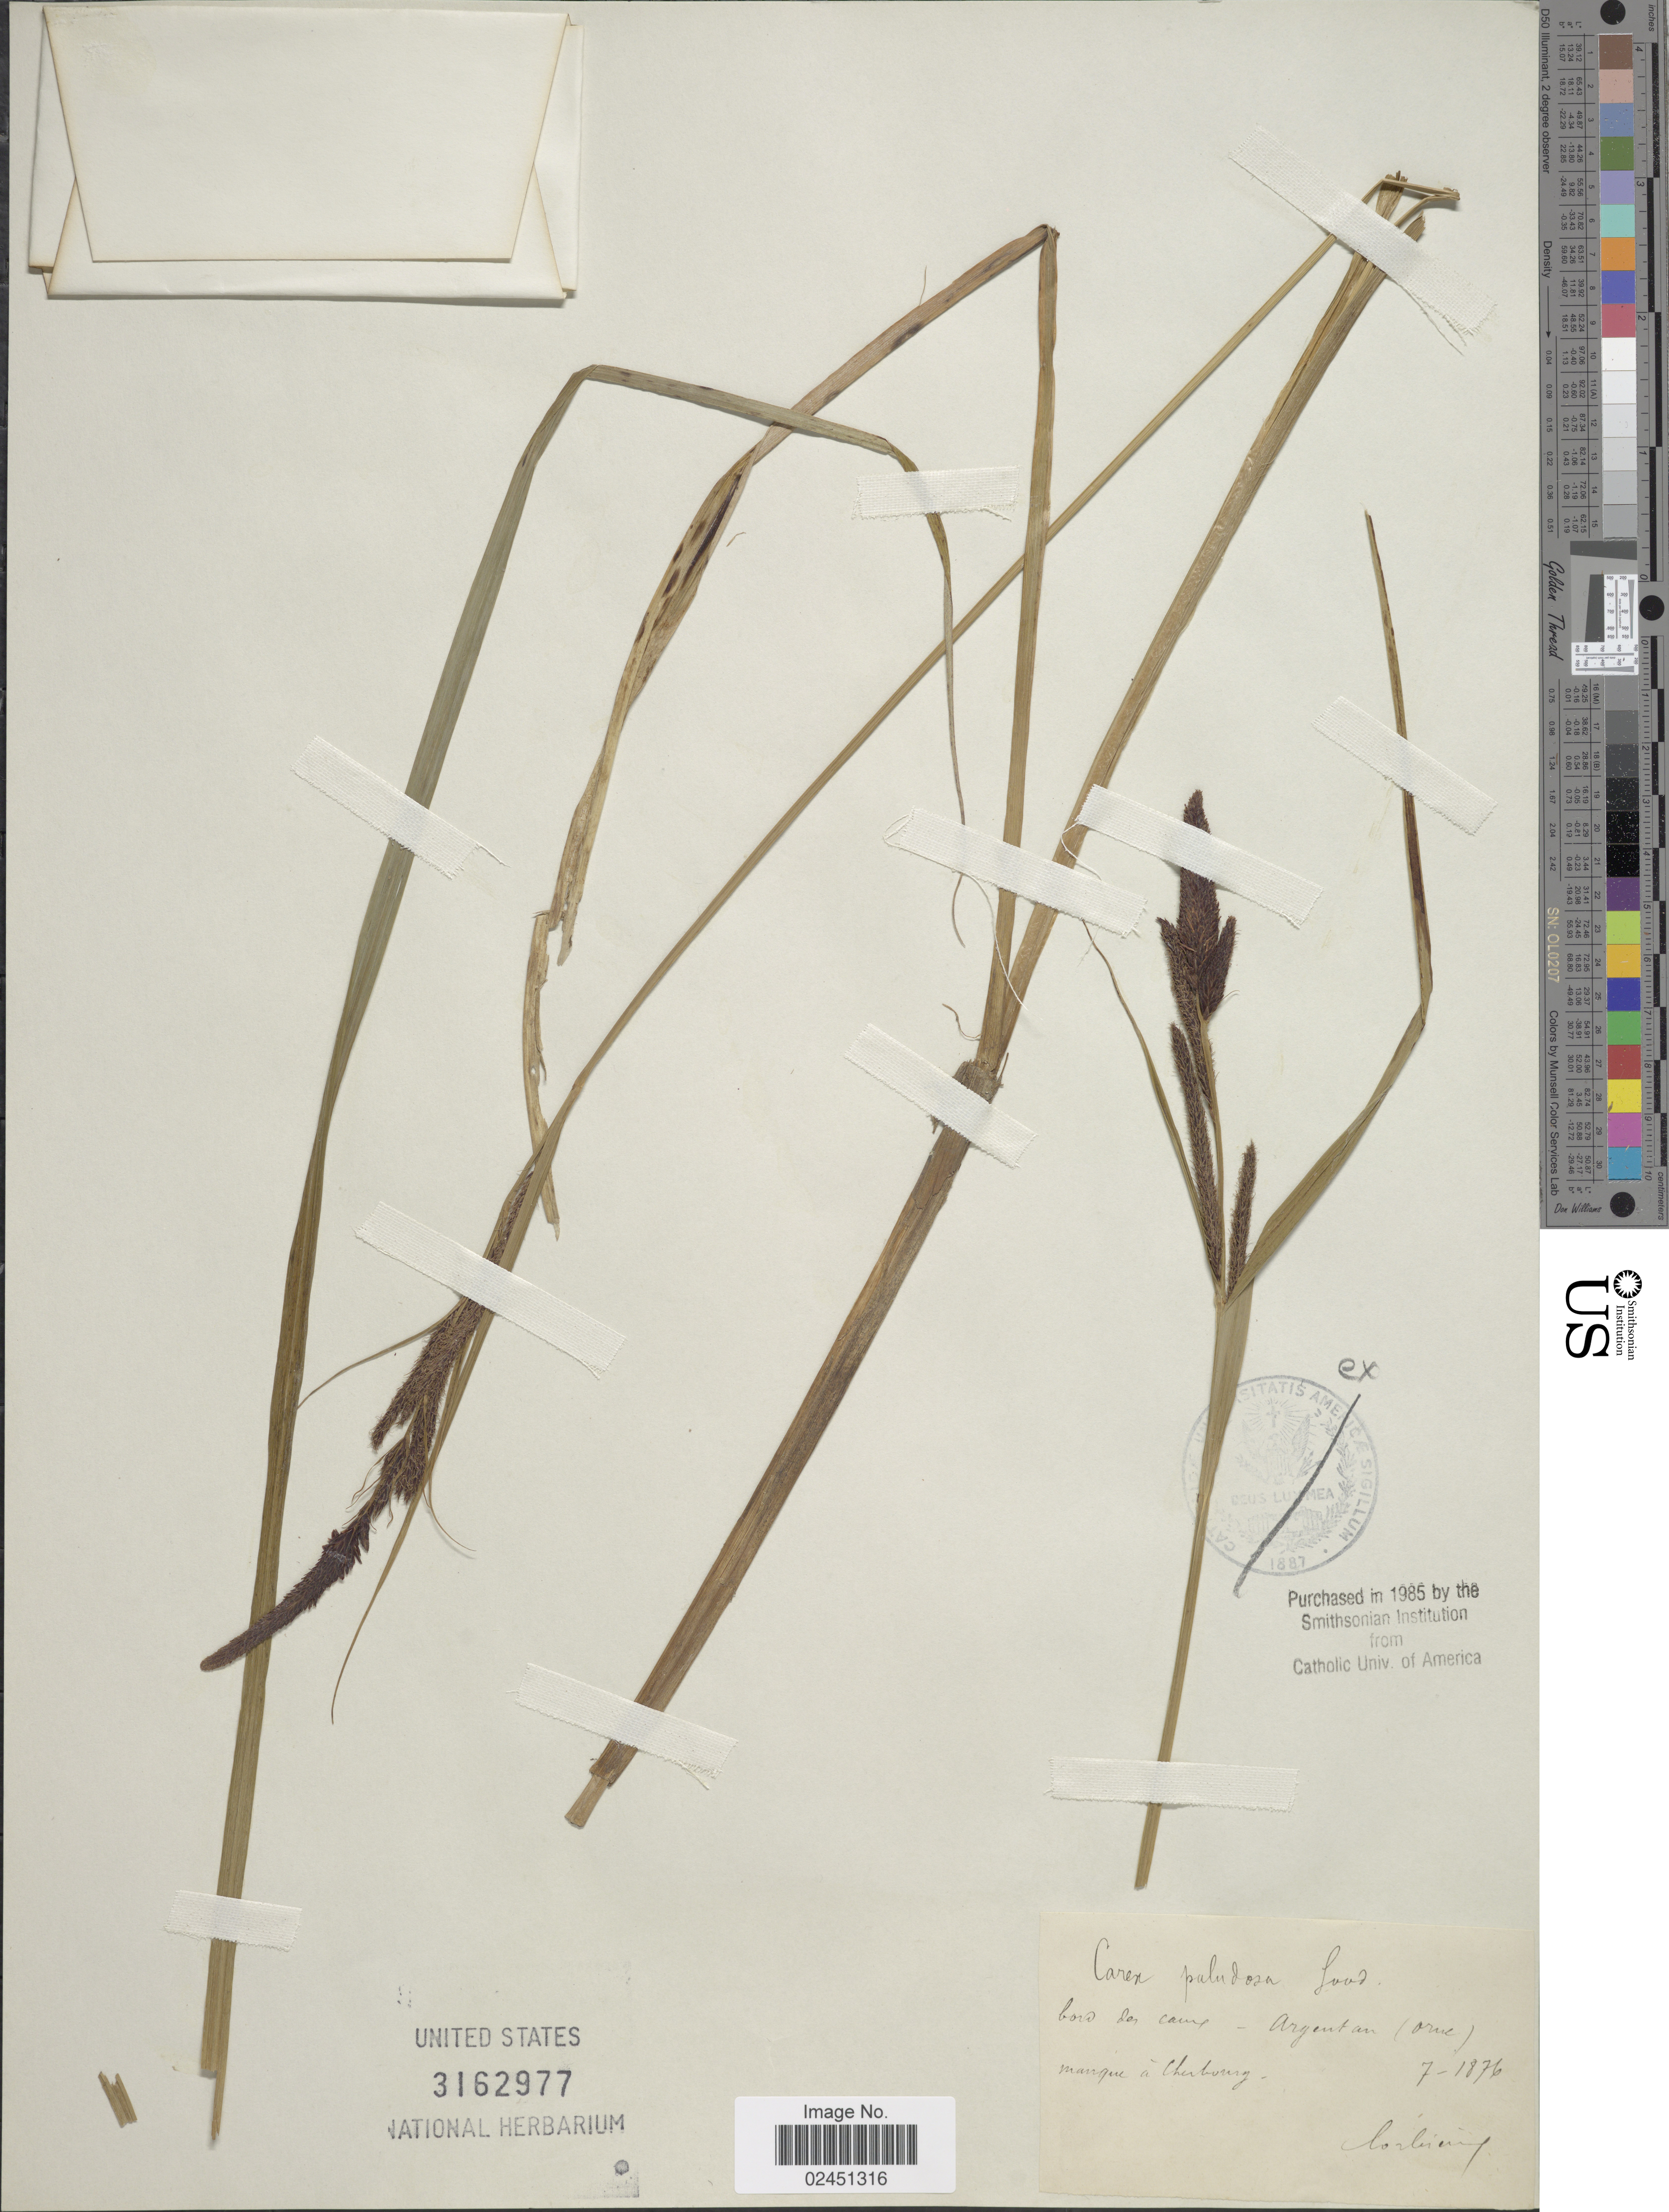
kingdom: Plantae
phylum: Tracheophyta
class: Liliopsida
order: Poales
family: Cyperaceae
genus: Carex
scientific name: Carex acutiformis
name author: Ehrh.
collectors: Lorbiening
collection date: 1876-07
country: France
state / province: Normandie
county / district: Orne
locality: Bor de caux, Argentan (orne) manque a Cherbourg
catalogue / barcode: US 3162977